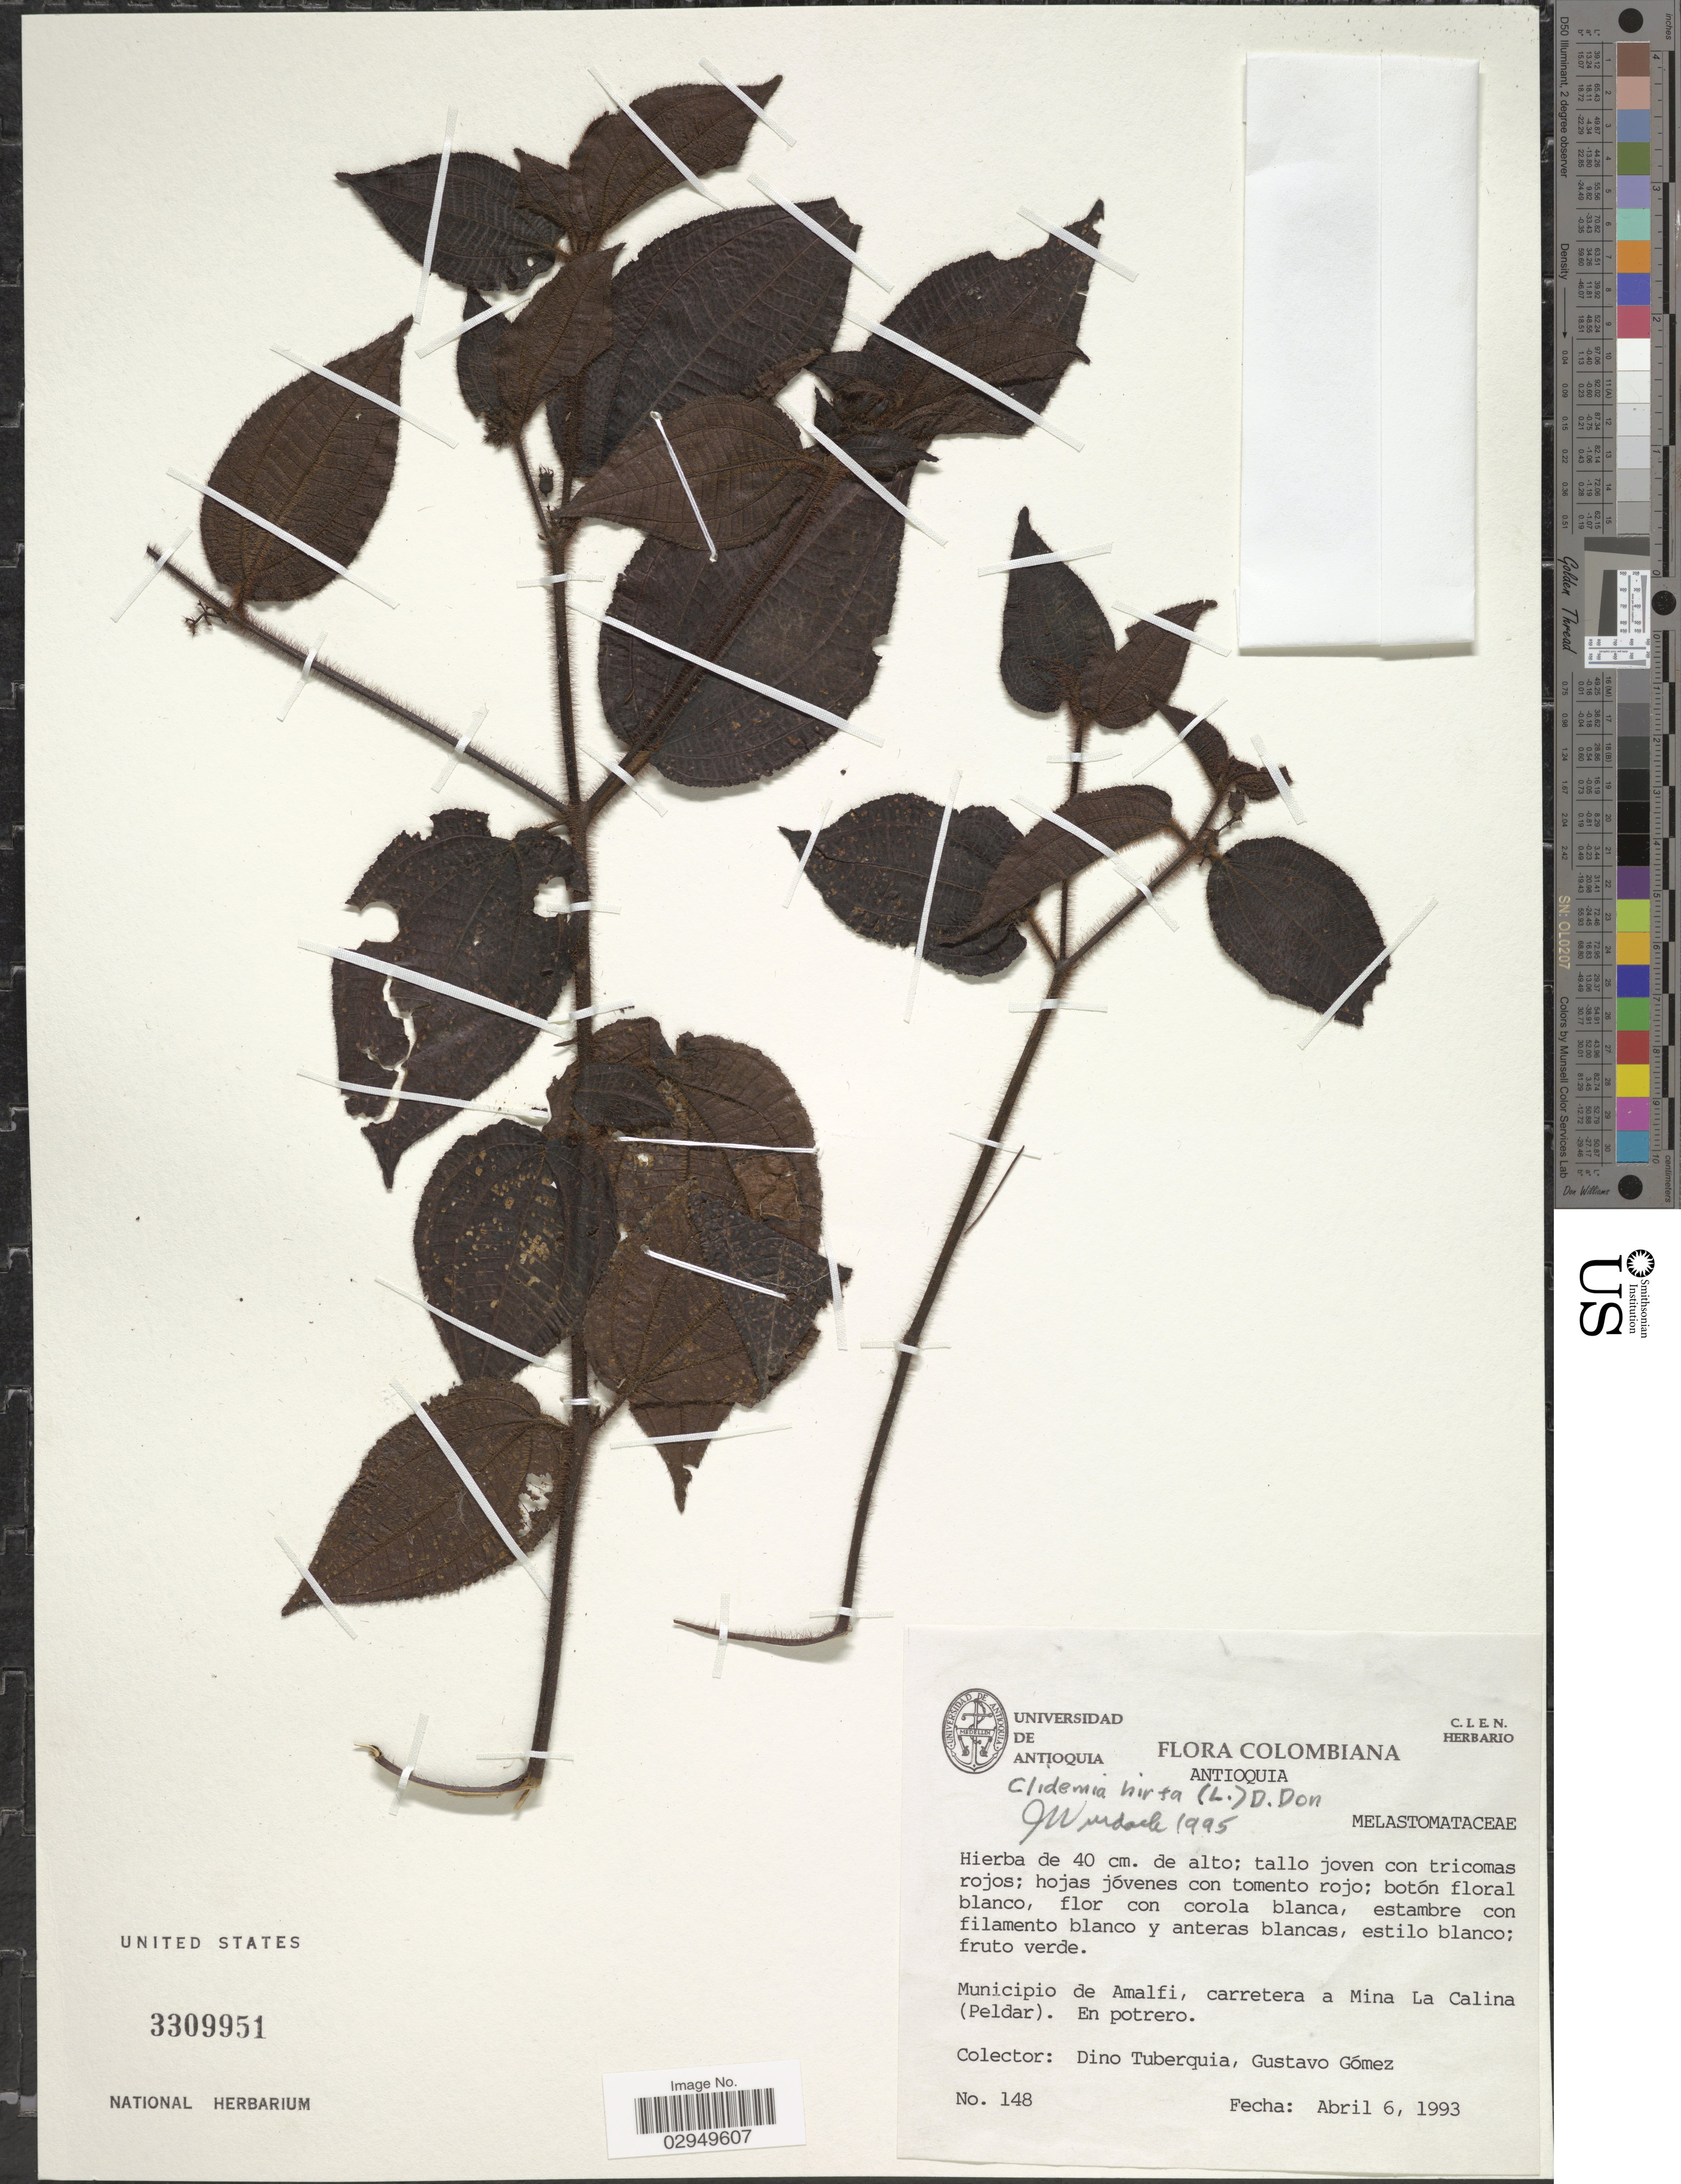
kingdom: Plantae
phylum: Tracheophyta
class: Magnoliopsida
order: Myrtales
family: Melastomataceae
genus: Clidemia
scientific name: Clidemia hirta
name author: (L.) D. Don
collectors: D. Tuberquia & G. Gomez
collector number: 148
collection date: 1993-04-06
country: Colombia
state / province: Antioquia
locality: Municipio de Amalfí, carretera a Mina La Calina (Peldar). En potrero.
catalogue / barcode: US 3309951